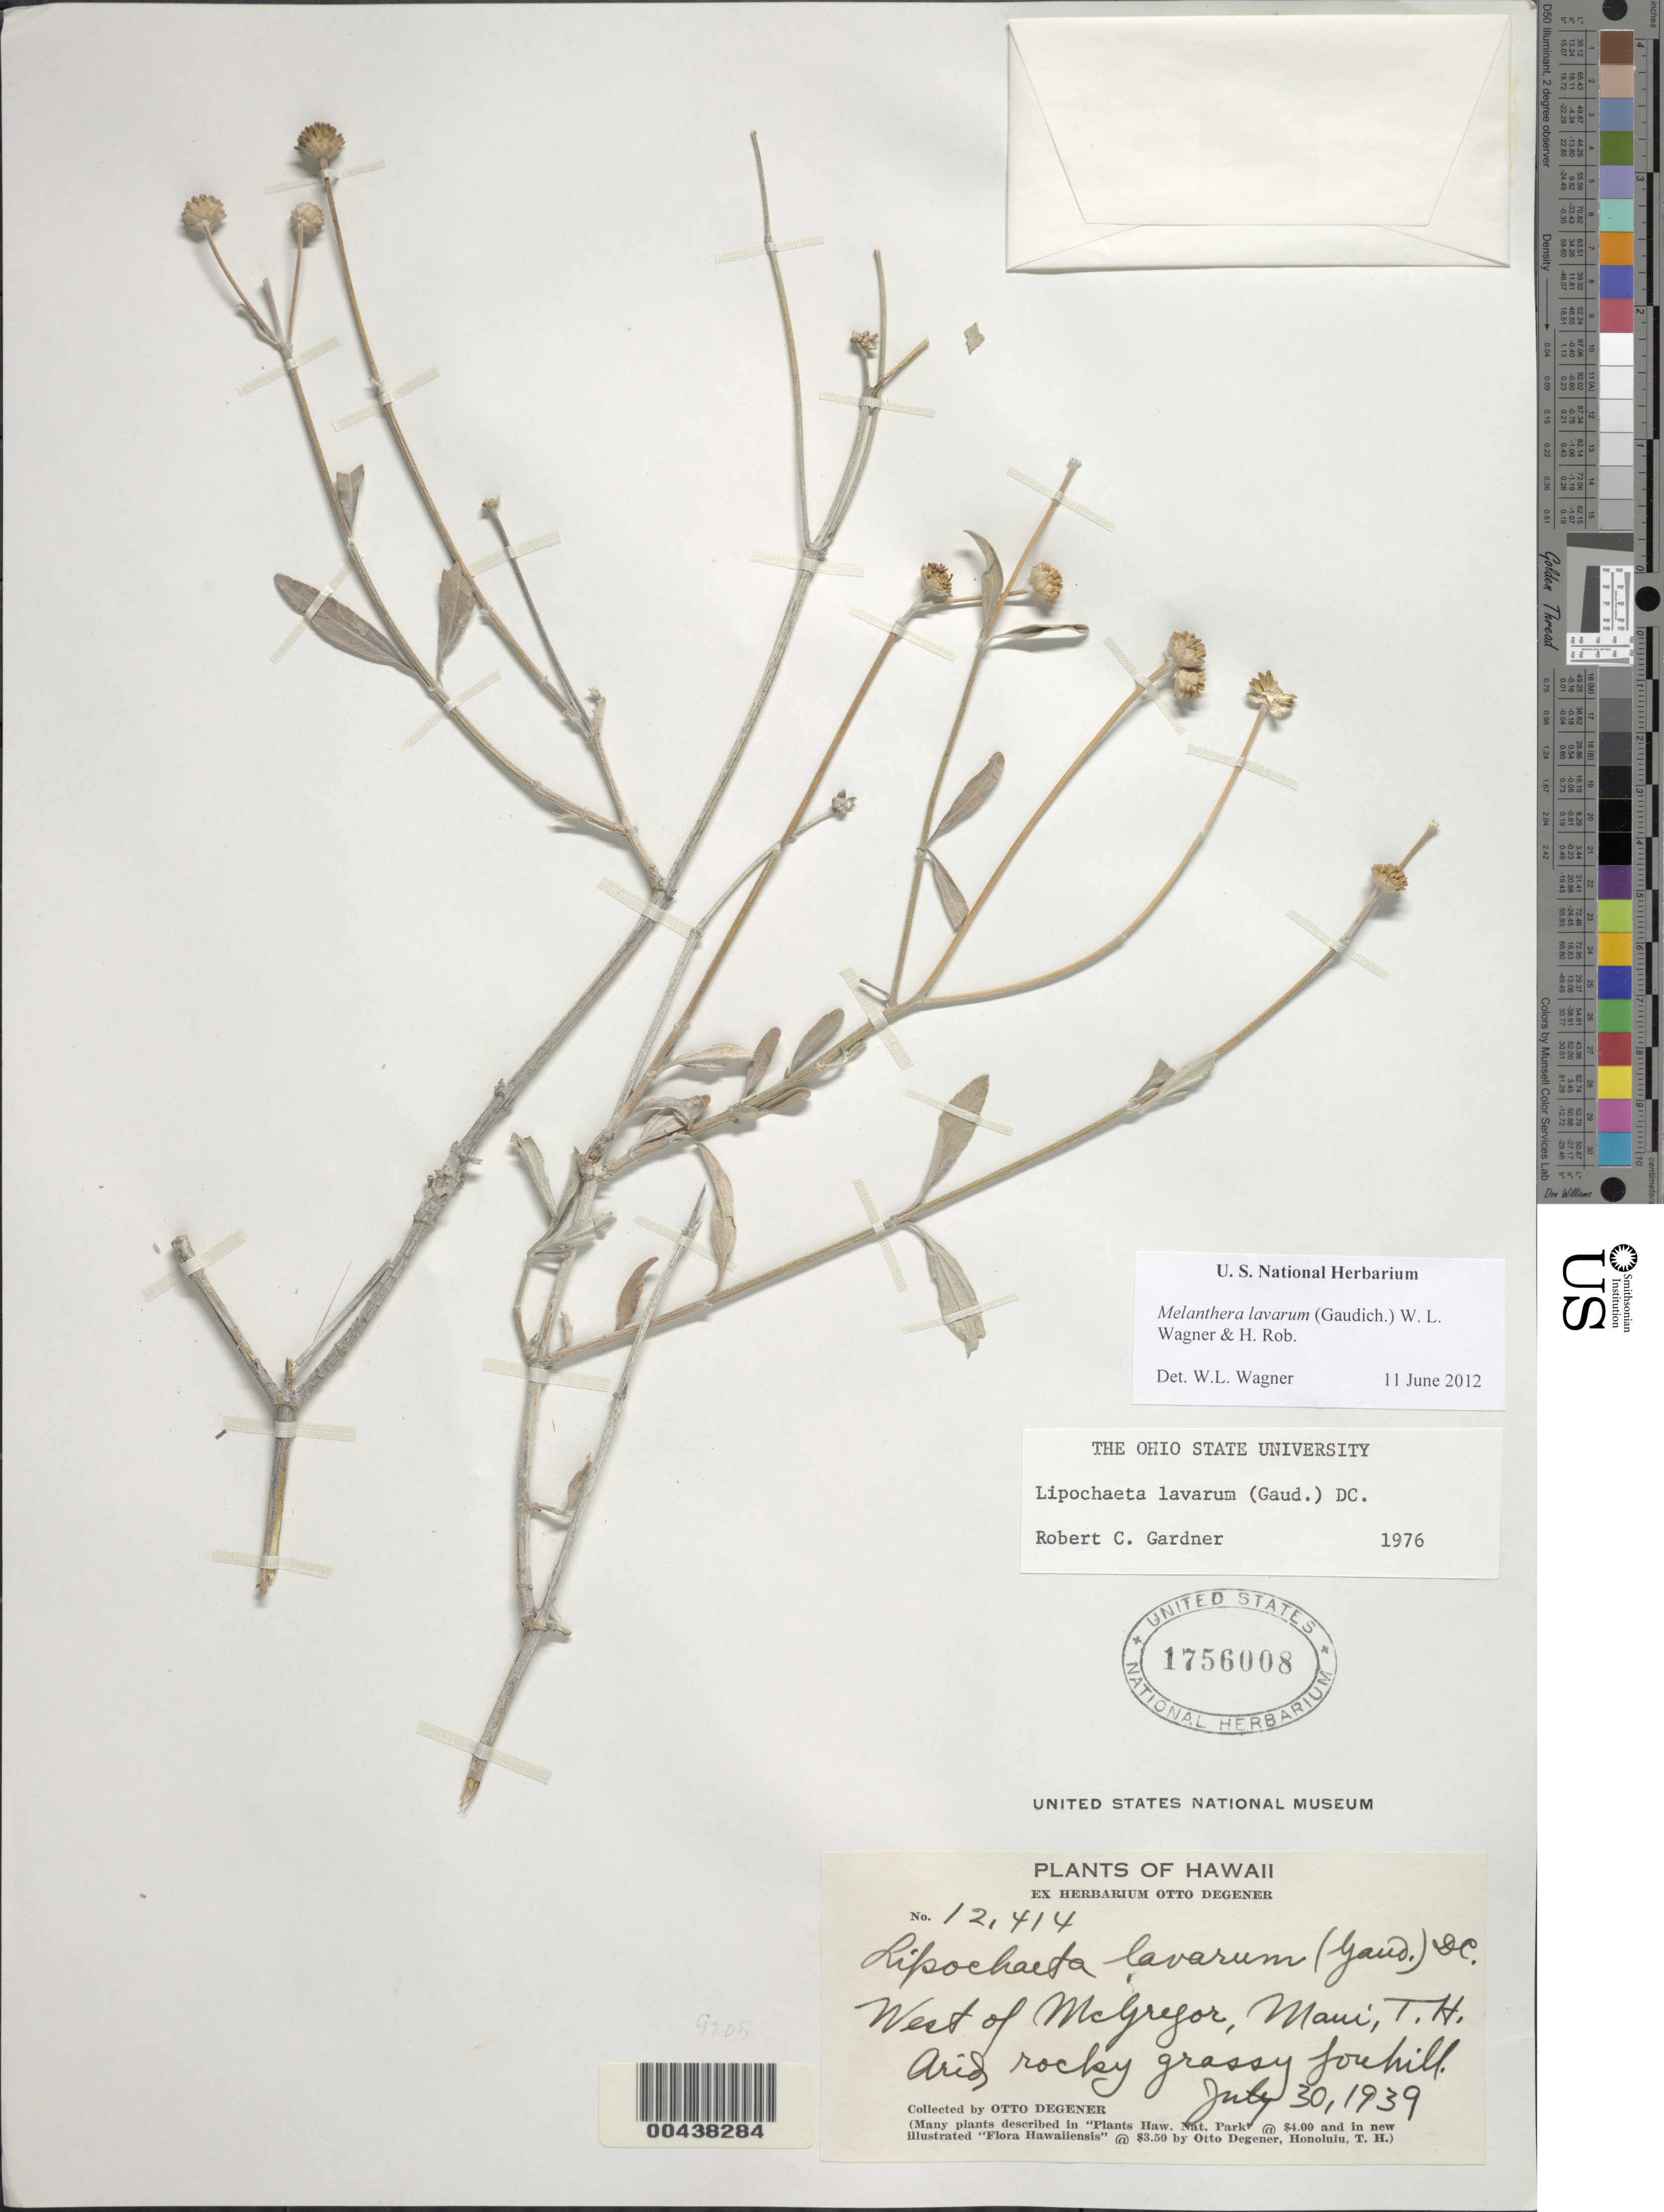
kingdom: Plantae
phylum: Tracheophyta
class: Magnoliopsida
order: Asterales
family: Asteraceae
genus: Wollastonia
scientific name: Wollastonia lavarum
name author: (Gaudich.) Orchard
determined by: Wagner, W. L., (BOT), Smithsonian Institution - National Museum of Natural History (UNITED STATES)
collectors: O. Degener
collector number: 12414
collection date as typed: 30 Jul 1939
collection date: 1939-07-30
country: United States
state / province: Hawaii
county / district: Maui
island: Maui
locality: W of McGregor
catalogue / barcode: US 1756008